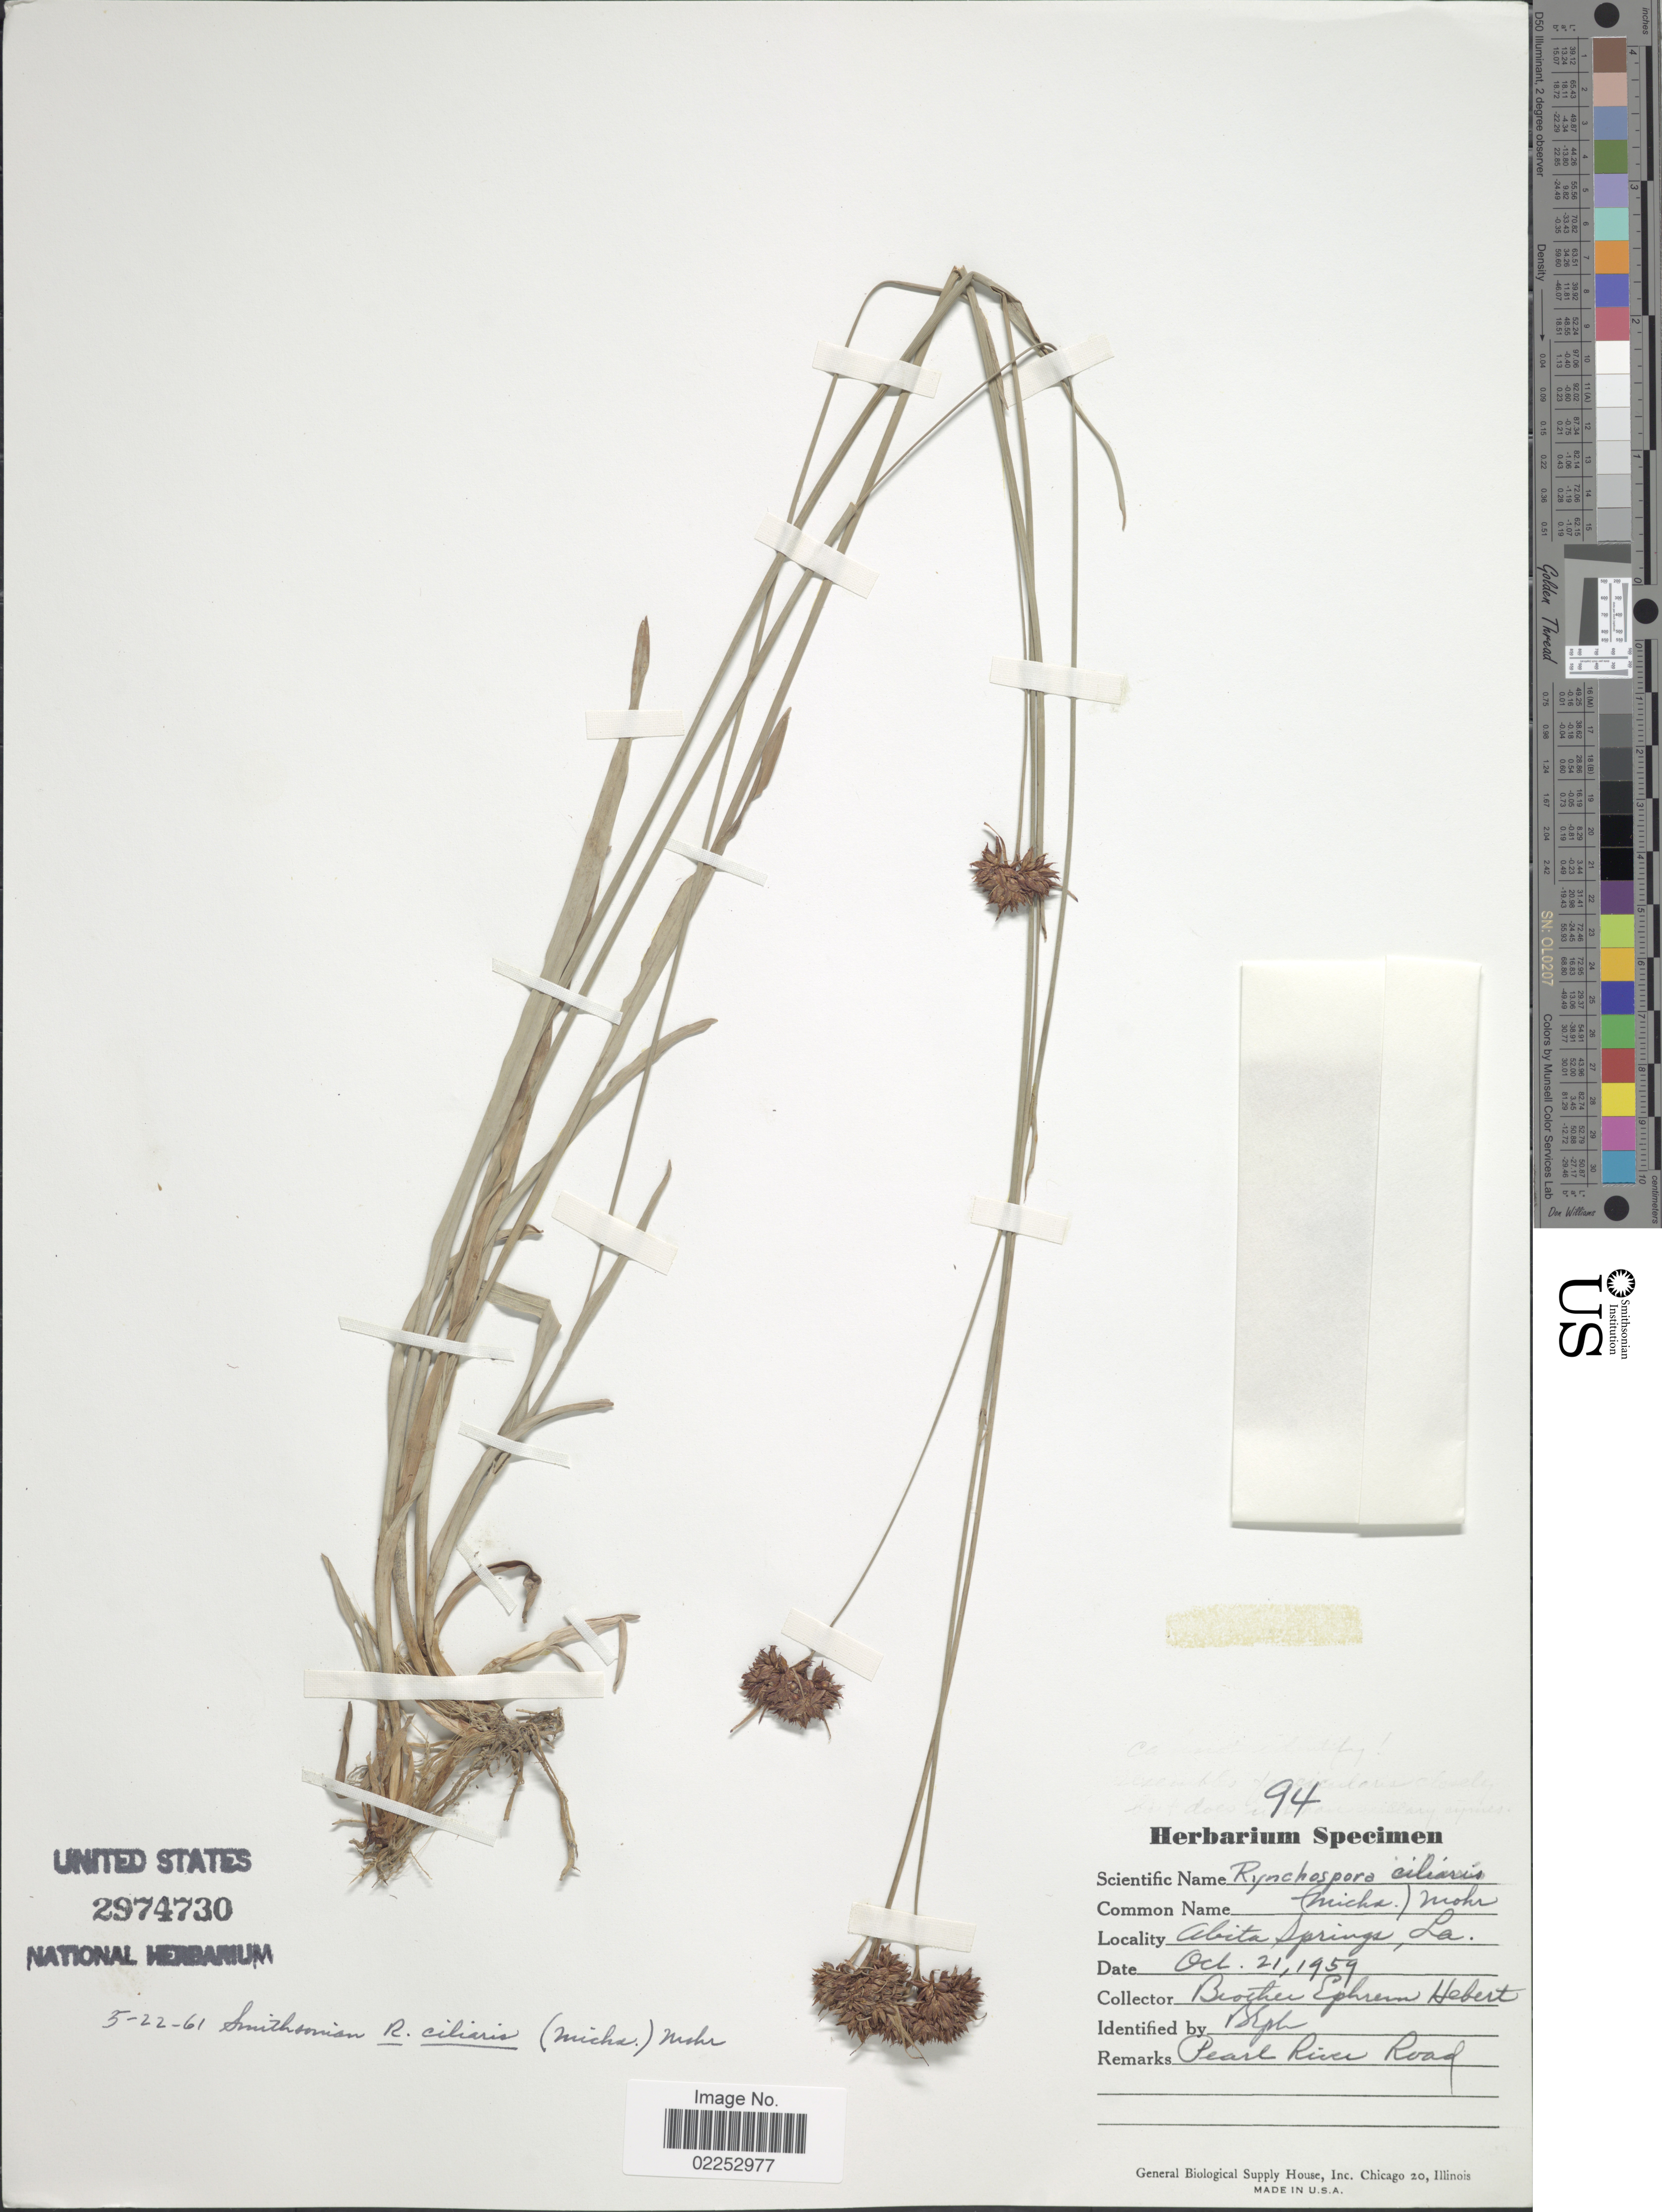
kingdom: Plantae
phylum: Tracheophyta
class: Liliopsida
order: Poales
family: Cyperaceae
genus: Rhynchospora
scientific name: Rhynchospora ciliaris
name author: (Michx.) C. Mohr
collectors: E. Hebert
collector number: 94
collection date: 1959-10-21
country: United States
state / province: Louisiana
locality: Abita Springs. Pearl River Road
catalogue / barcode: US 2974730